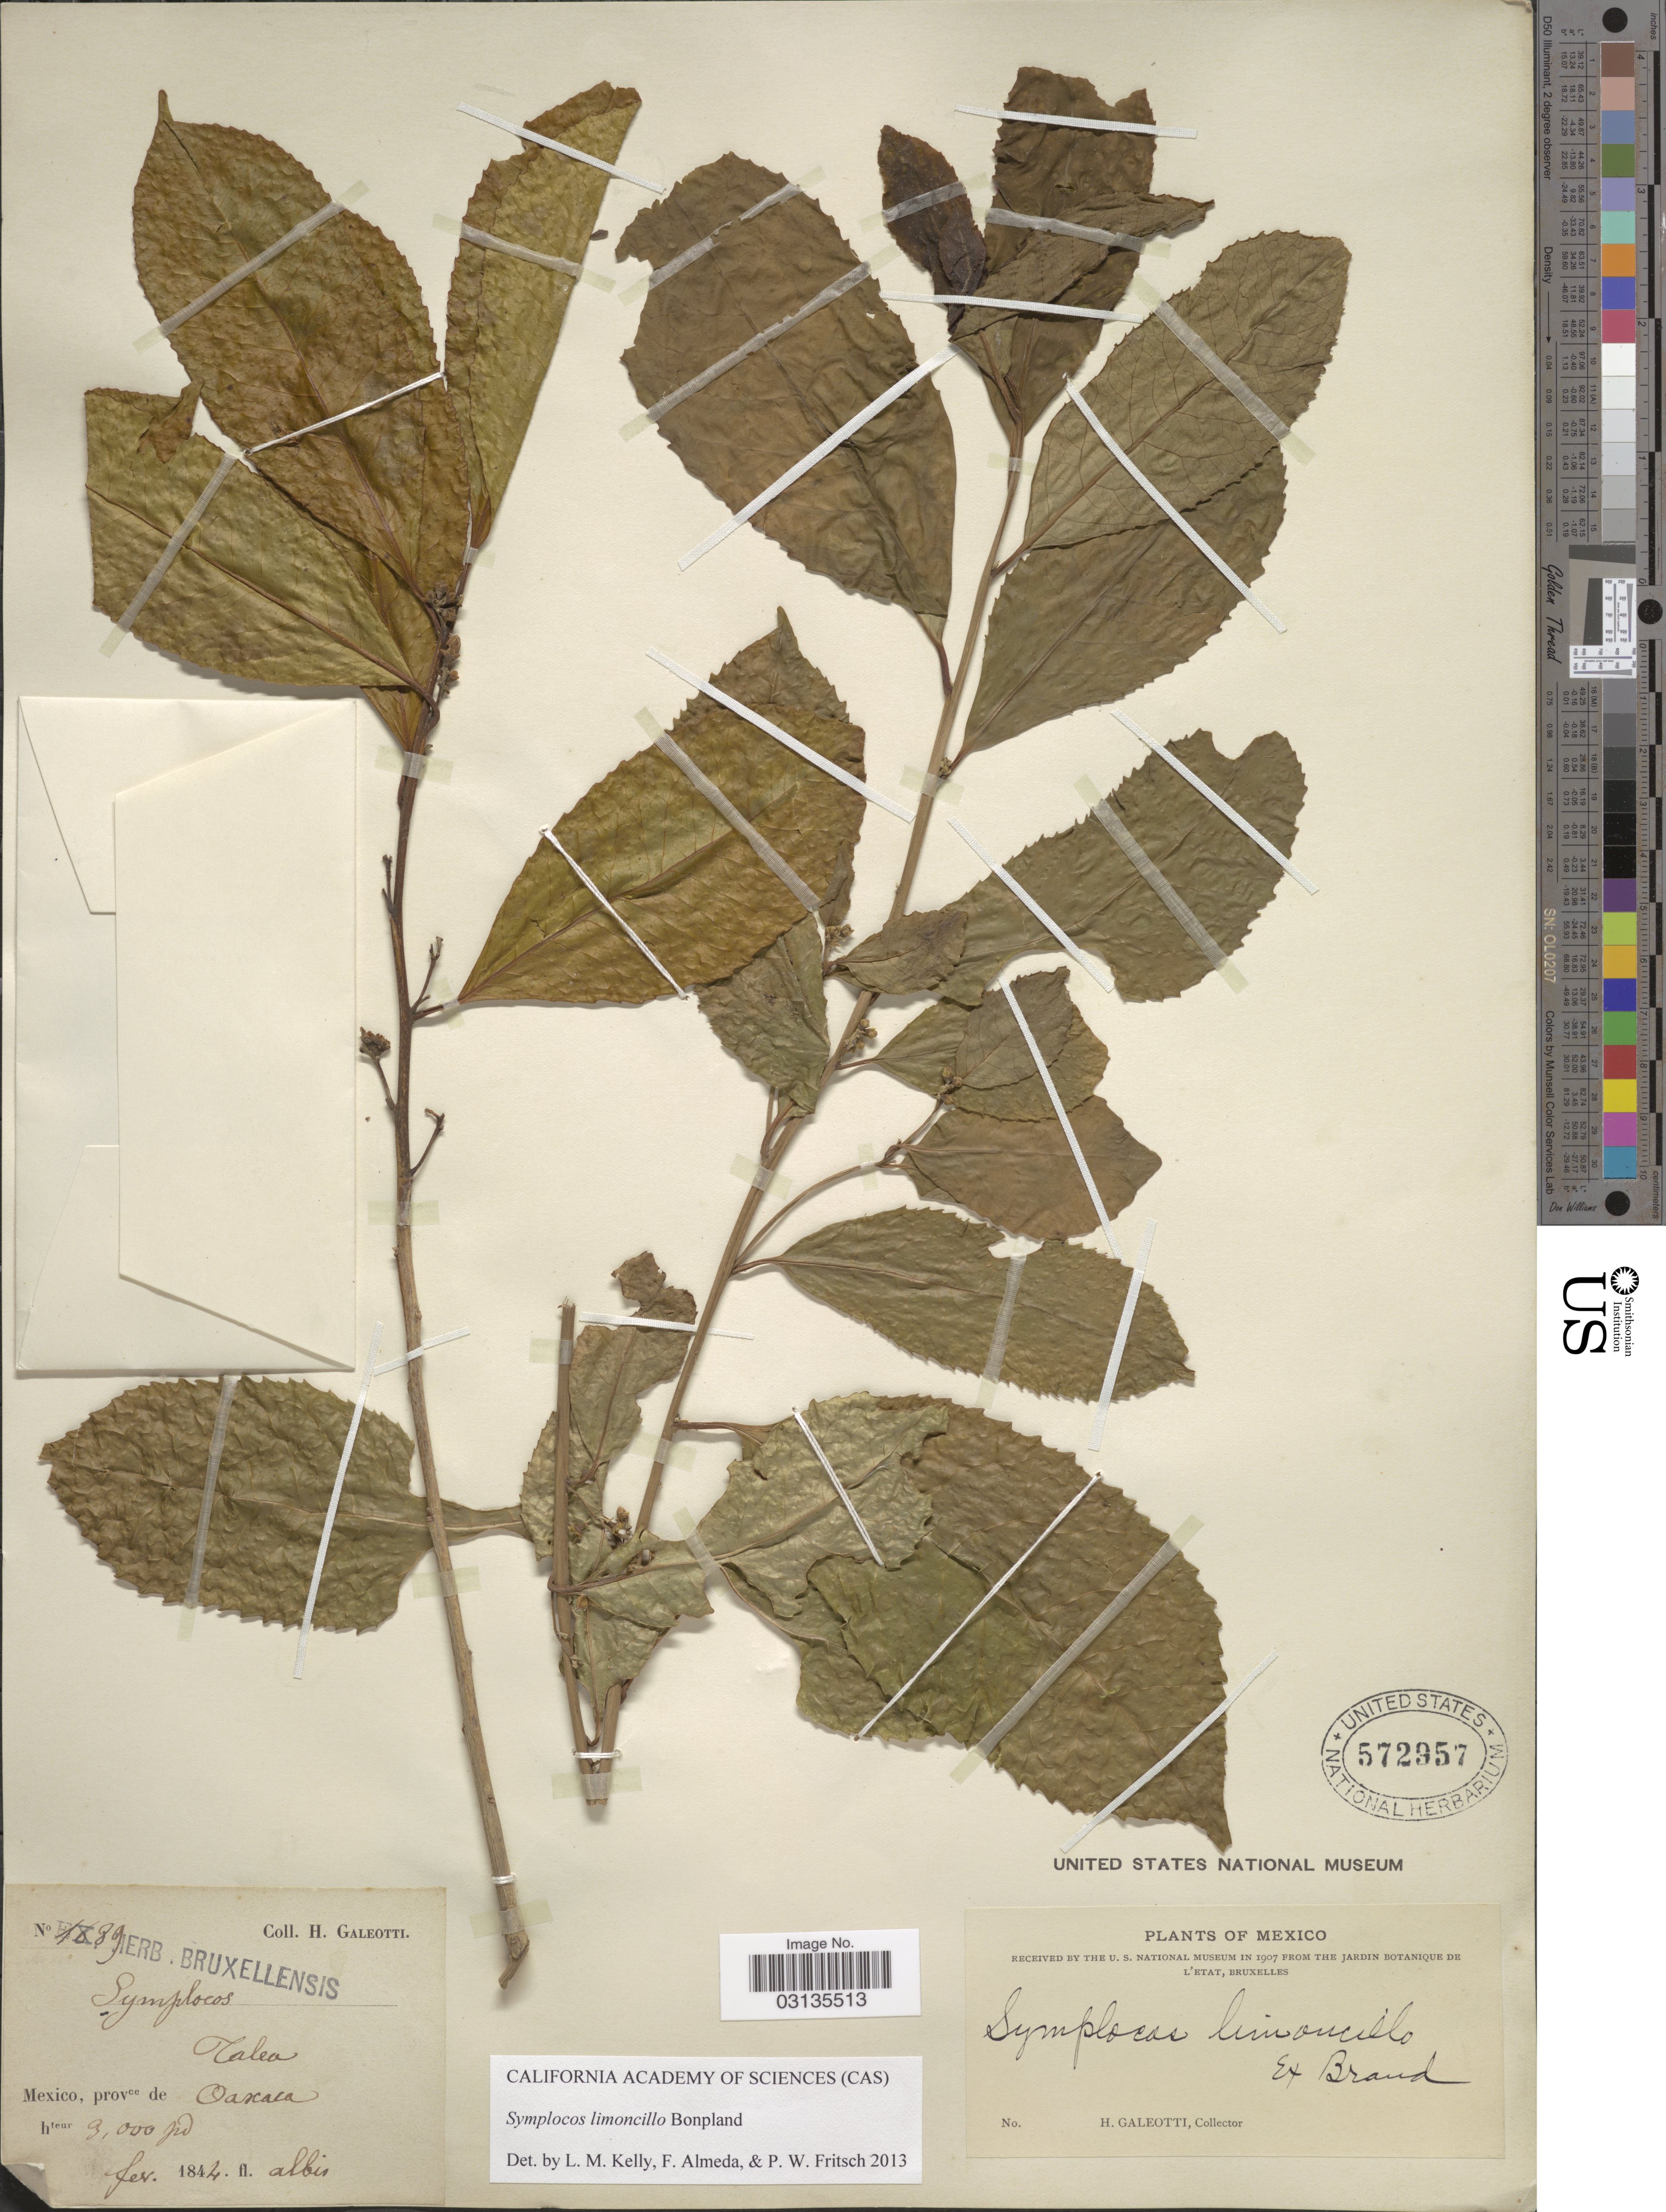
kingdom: Plantae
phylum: Tracheophyta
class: Magnoliopsida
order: Ericales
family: Symplocaceae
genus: Symplocos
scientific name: Symplocos limoncillo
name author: Bonpl.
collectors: H. G. Galeotti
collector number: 1689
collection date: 1844-02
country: Mexico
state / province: Oaxaca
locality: Talea.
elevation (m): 914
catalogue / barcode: US 572957